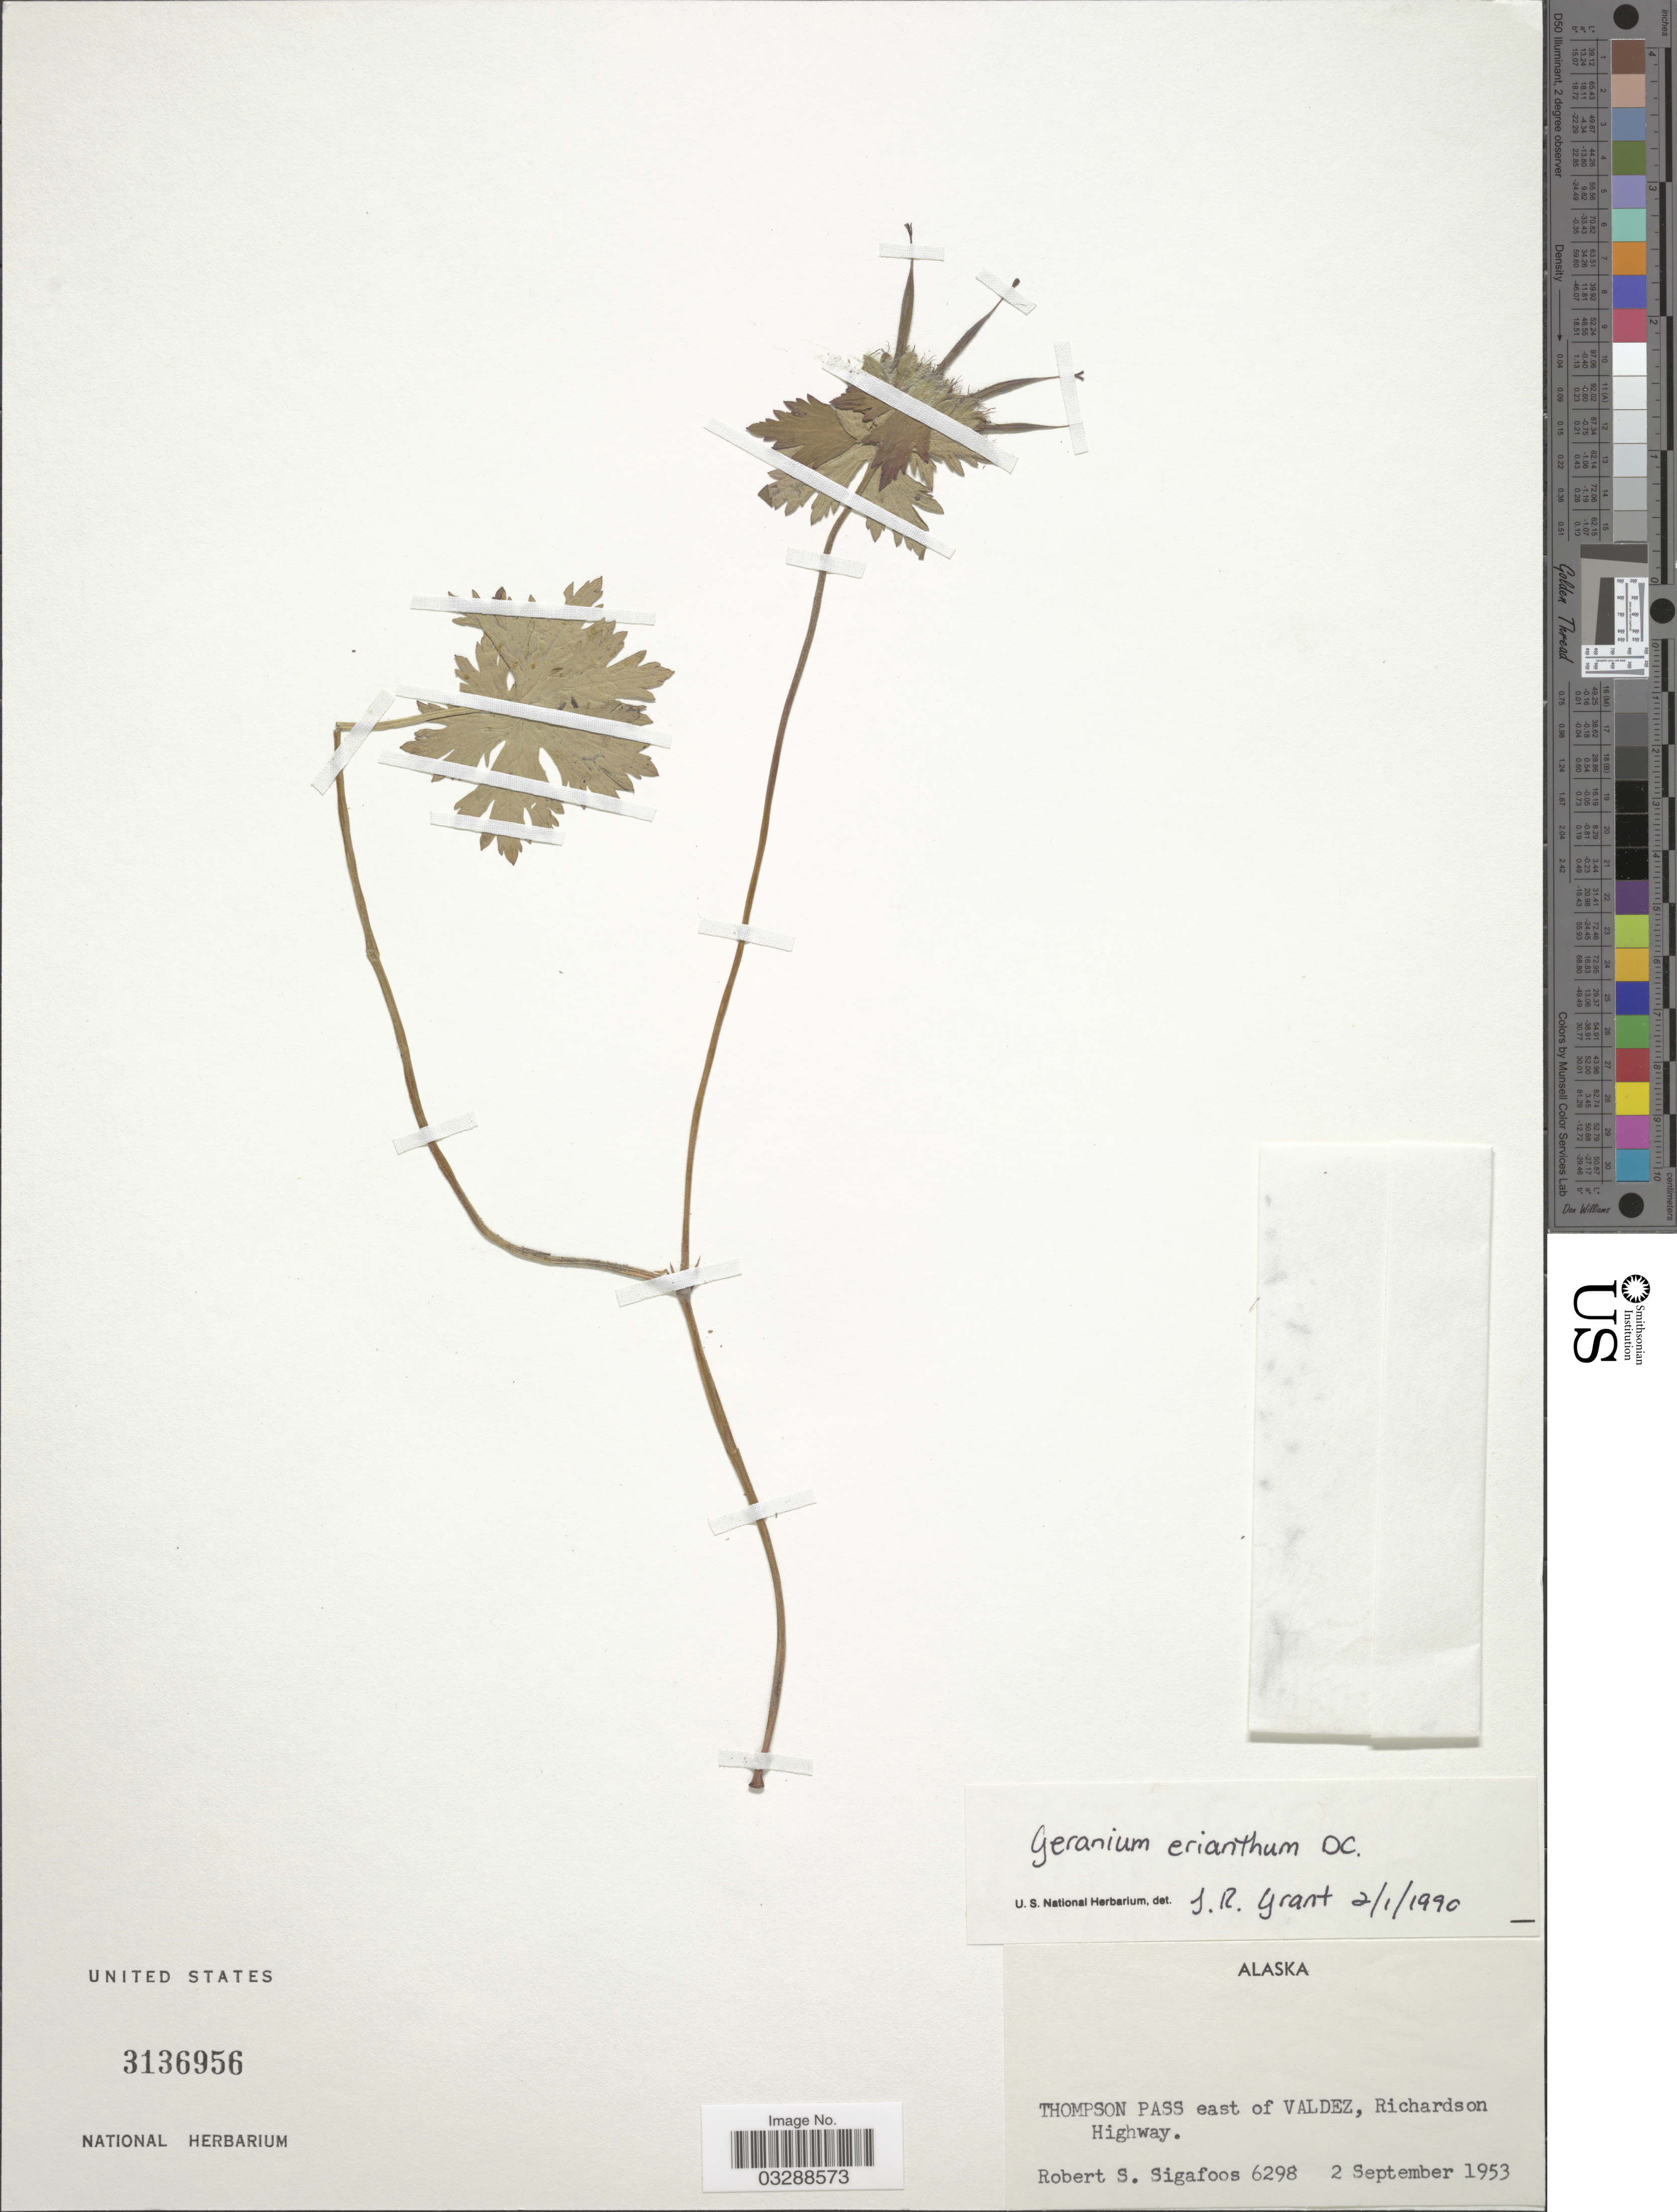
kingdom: Plantae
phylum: Tracheophyta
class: Magnoliopsida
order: Geraniales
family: Geraniaceae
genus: Geranium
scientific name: Geranium erianthum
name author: DC.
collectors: R. Sigafoos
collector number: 6298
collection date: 1953-09-02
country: United States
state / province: Alaska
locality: Thompson Pass east of Valdez, Richardson Highway.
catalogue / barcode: US 3136956